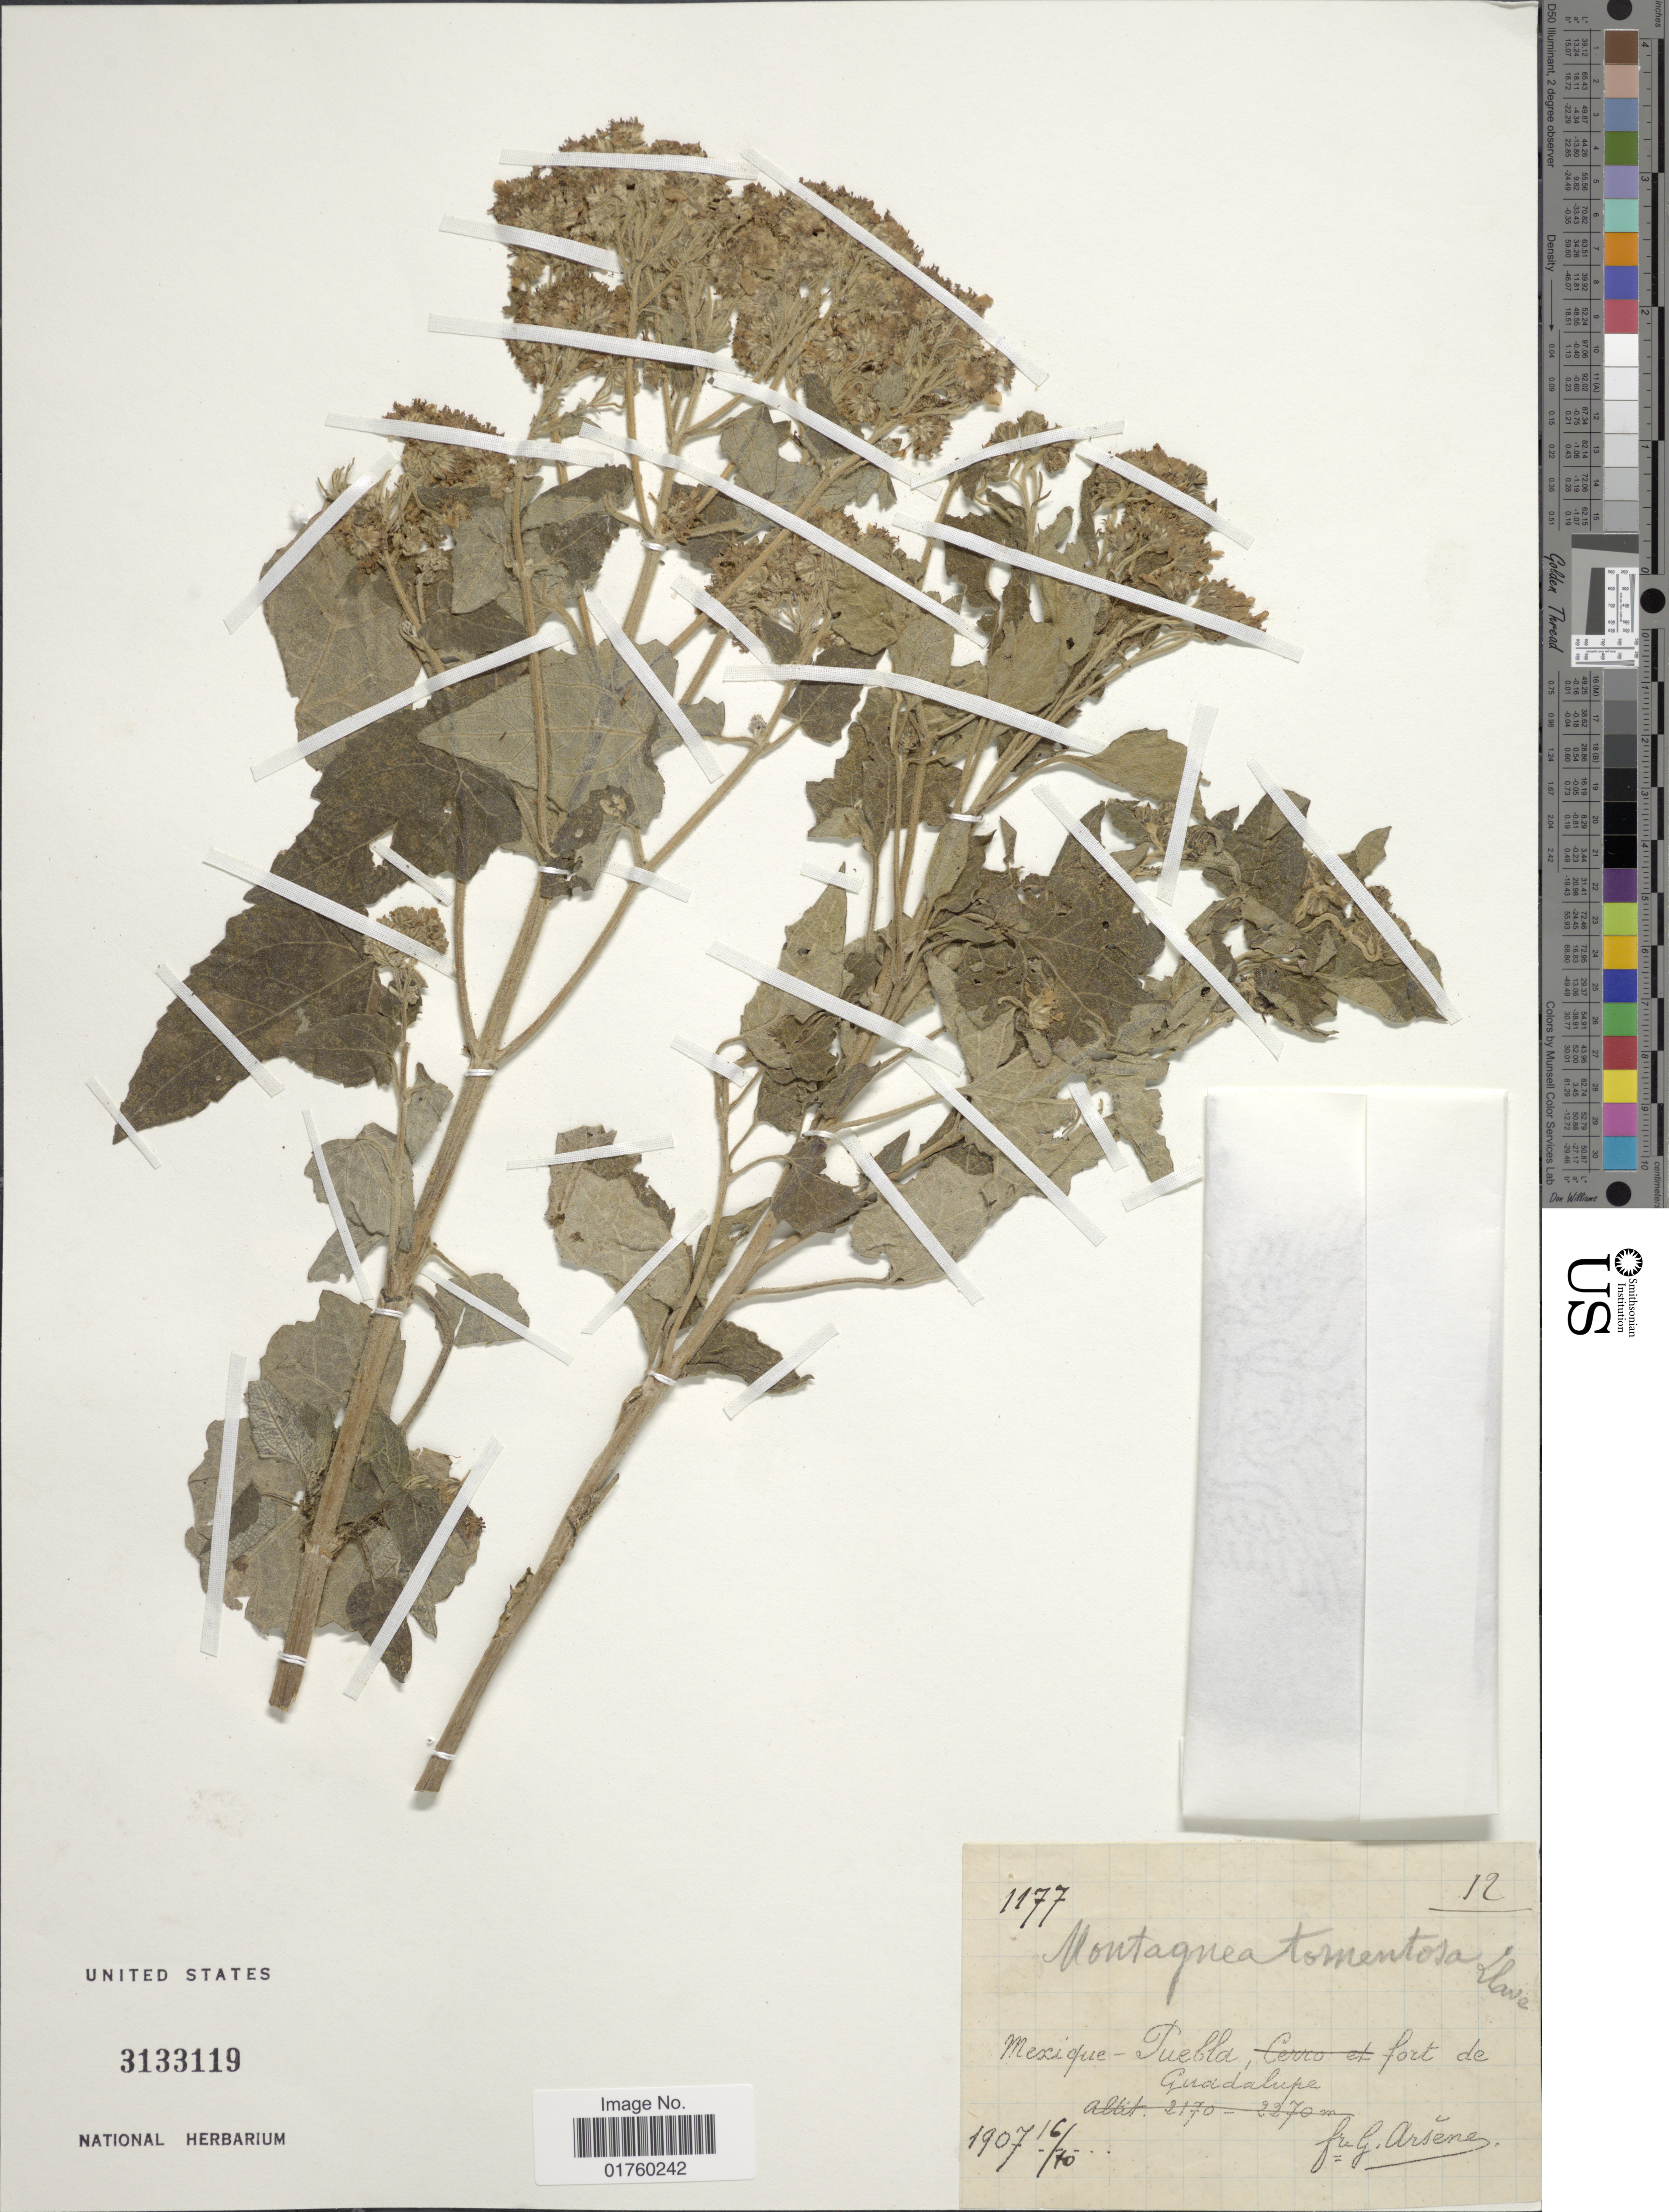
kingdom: Plantae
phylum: Tracheophyta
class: Magnoliopsida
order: Asterales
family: Asteraceae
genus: Montanoa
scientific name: Montanoa tomentosa subsp. tomentosa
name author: Cerv.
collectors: Bro. G. Arsène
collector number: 1177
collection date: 1907-10-16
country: Mexico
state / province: Puebla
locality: Fort de Guadalupe.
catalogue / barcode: US 3133119